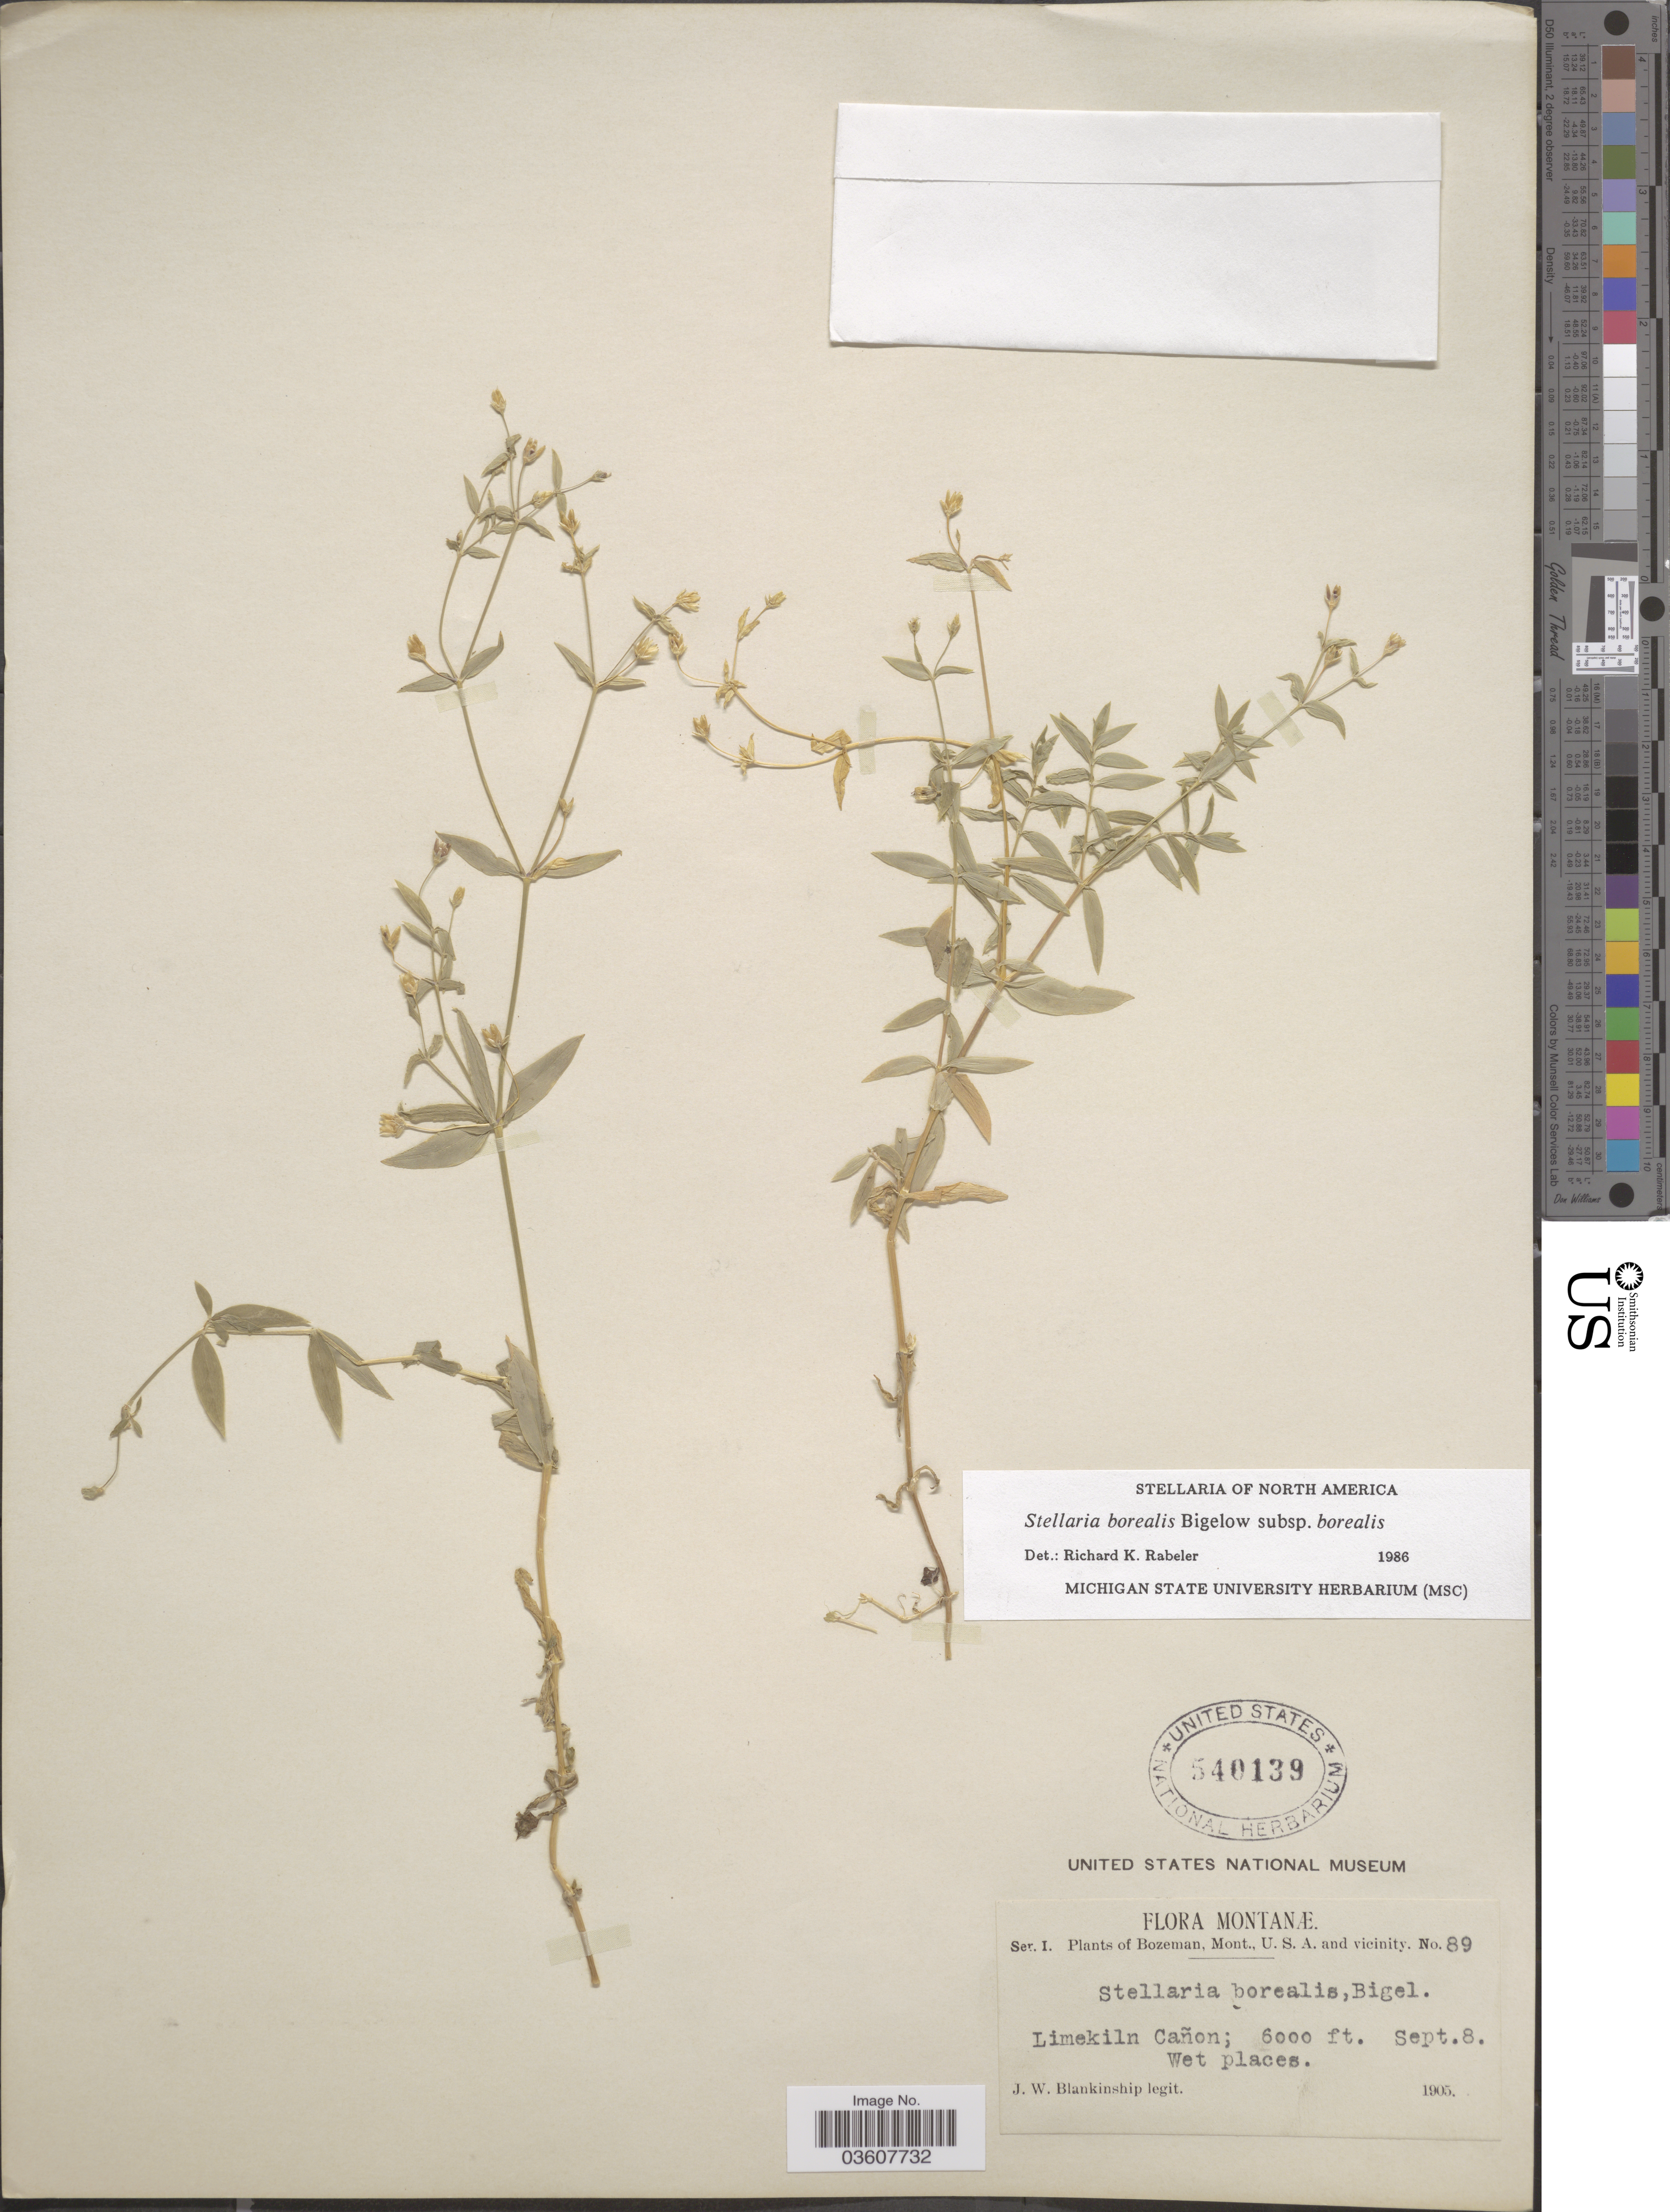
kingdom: Plantae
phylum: Tracheophyta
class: Magnoliopsida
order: Caryophyllales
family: Caryophyllaceae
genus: Stellaria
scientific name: Stellaria borealis subsp. borealis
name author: Bigelow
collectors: J. W. Blankinship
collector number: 89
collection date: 1905-09-08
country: United States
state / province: Montana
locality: Bozeman, U.S.A. and vicinity. Limekiln Cañon.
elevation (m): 1829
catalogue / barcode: US 540139